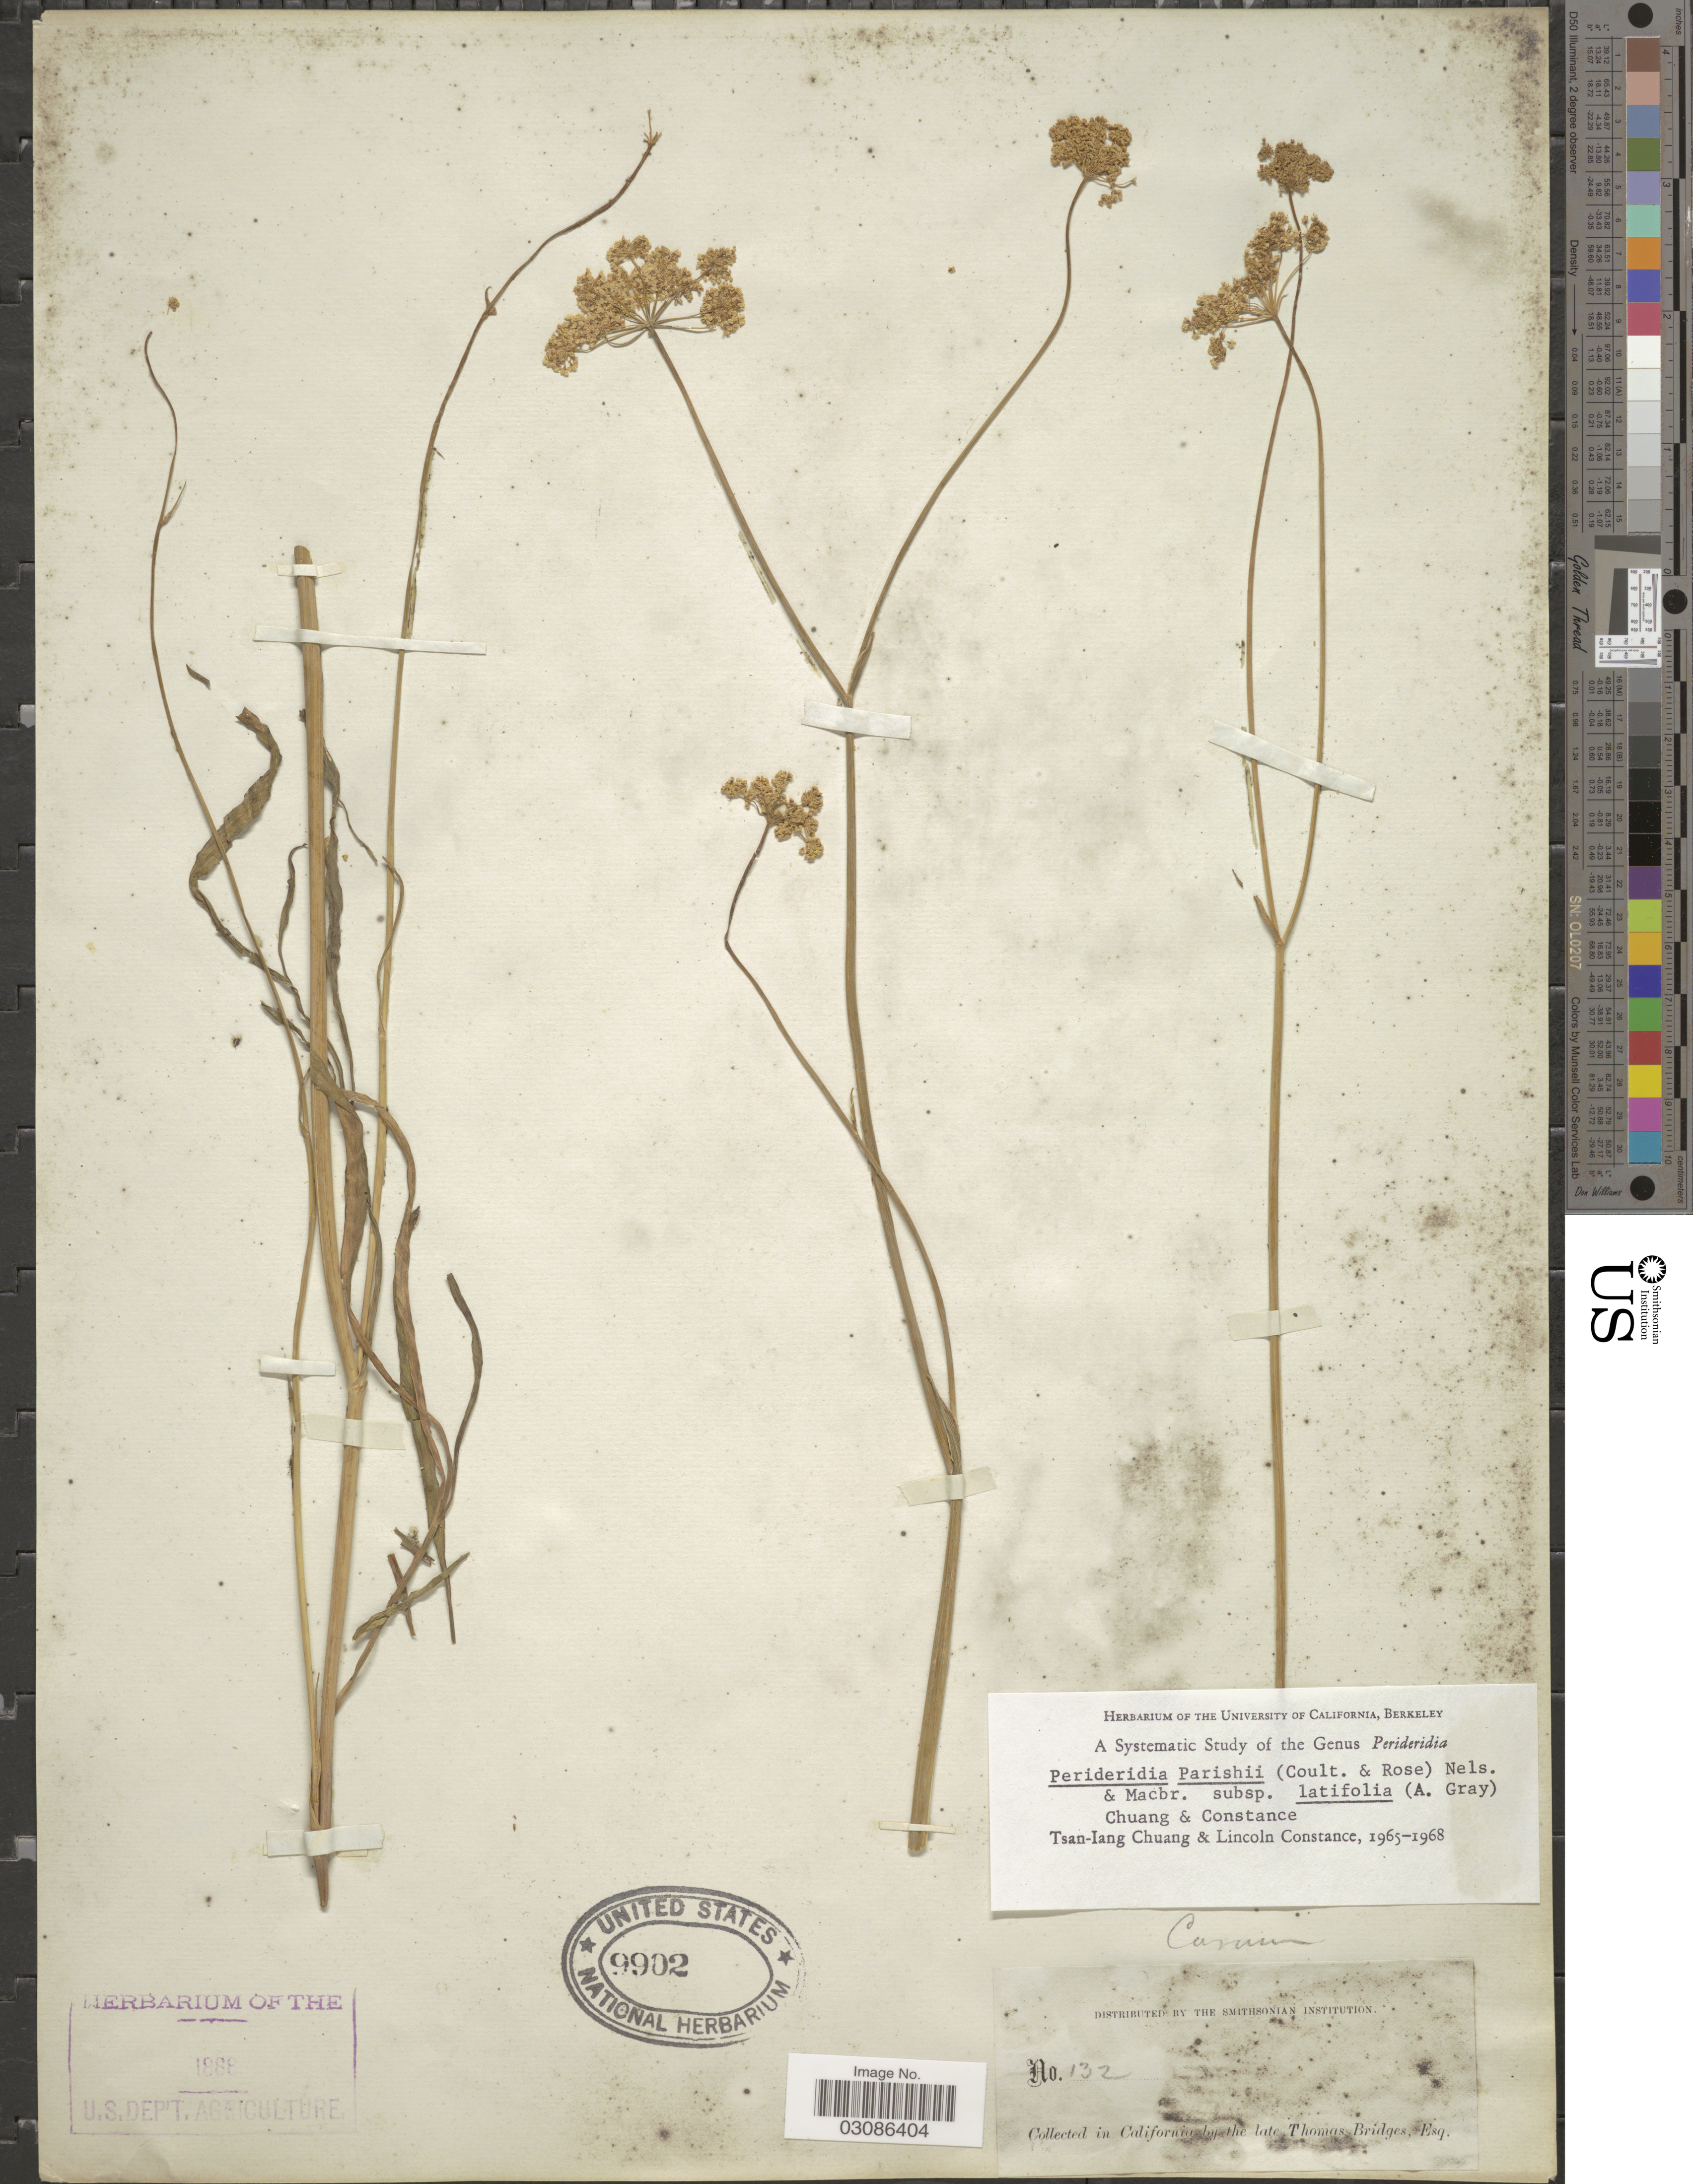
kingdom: Plantae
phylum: Tracheophyta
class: Magnoliopsida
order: Apiales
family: Apiaceae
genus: Perideridia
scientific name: Perideridia parishii subsp. latifolia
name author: A. Gray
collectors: T. Bridges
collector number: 132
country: United States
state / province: California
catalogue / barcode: US 9902